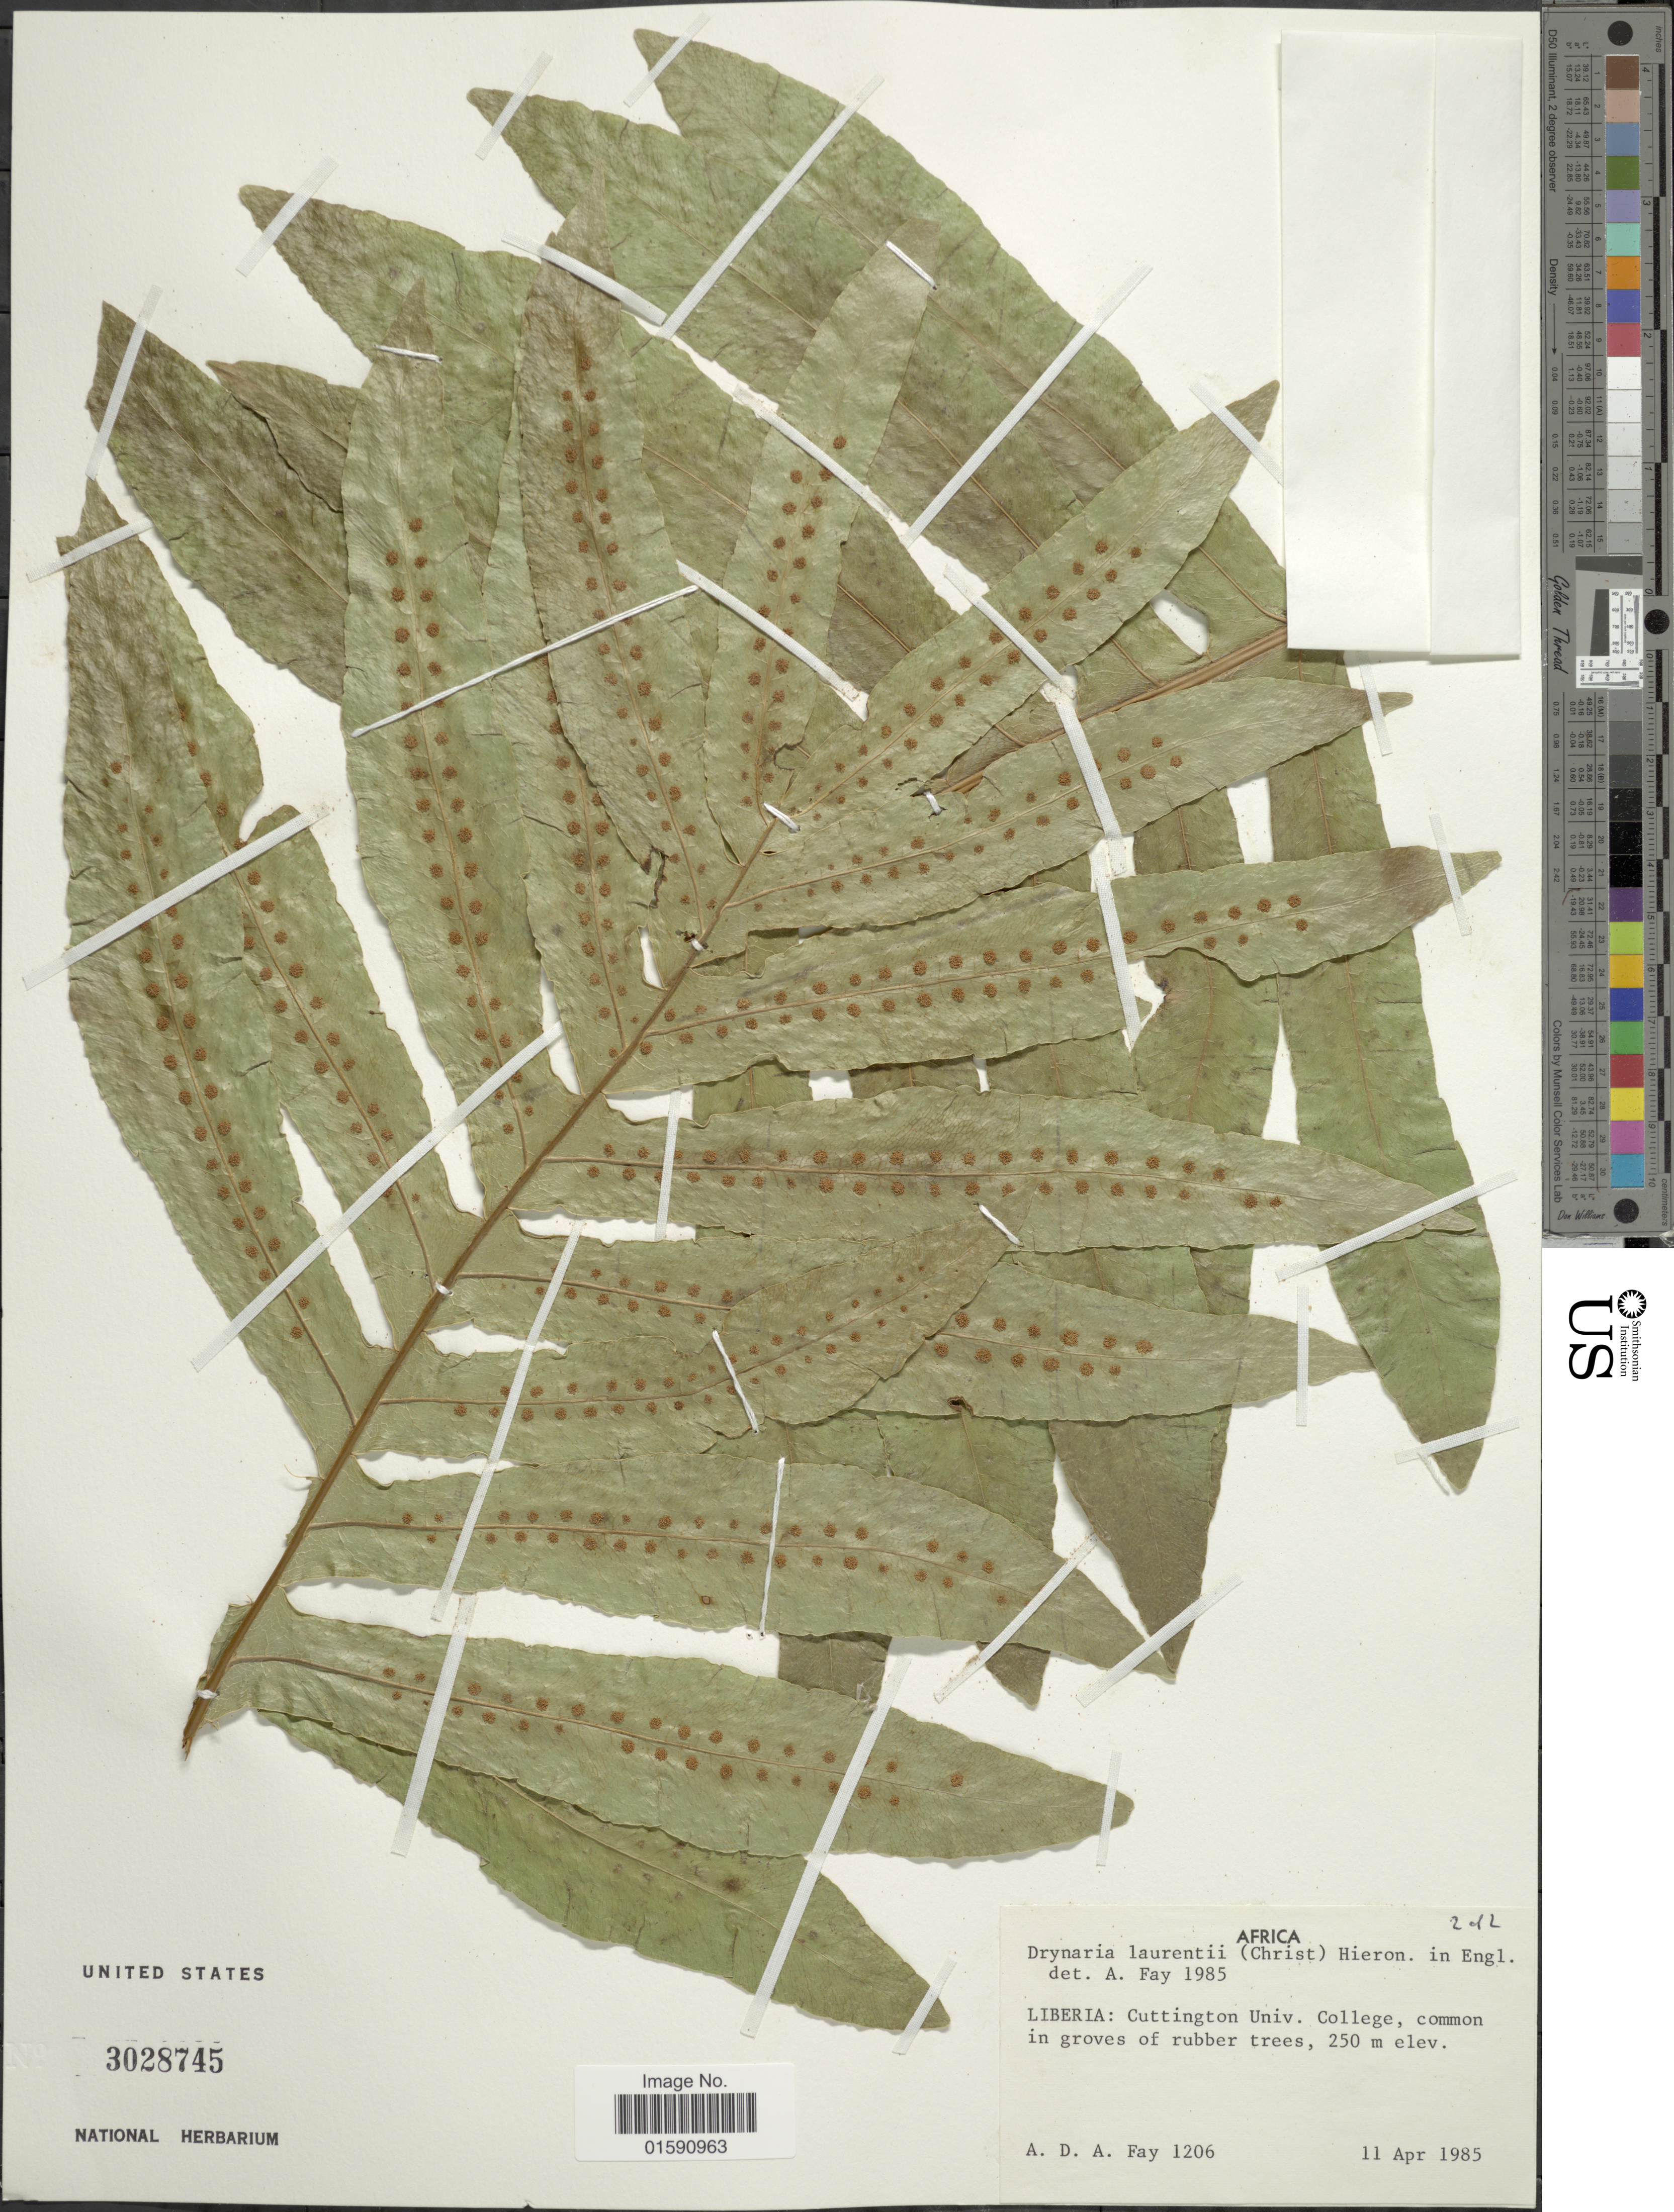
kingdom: Plantae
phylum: Tracheophyta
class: Polypodiopsida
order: Polypodiales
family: Polypodiaceae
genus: Drynaria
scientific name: Drynaria laurentii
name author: (Christ) Hieron.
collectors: A. Fay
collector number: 1206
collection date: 1985-04-11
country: Liberia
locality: Cuttington Univ. College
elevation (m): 250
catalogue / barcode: US 3028745